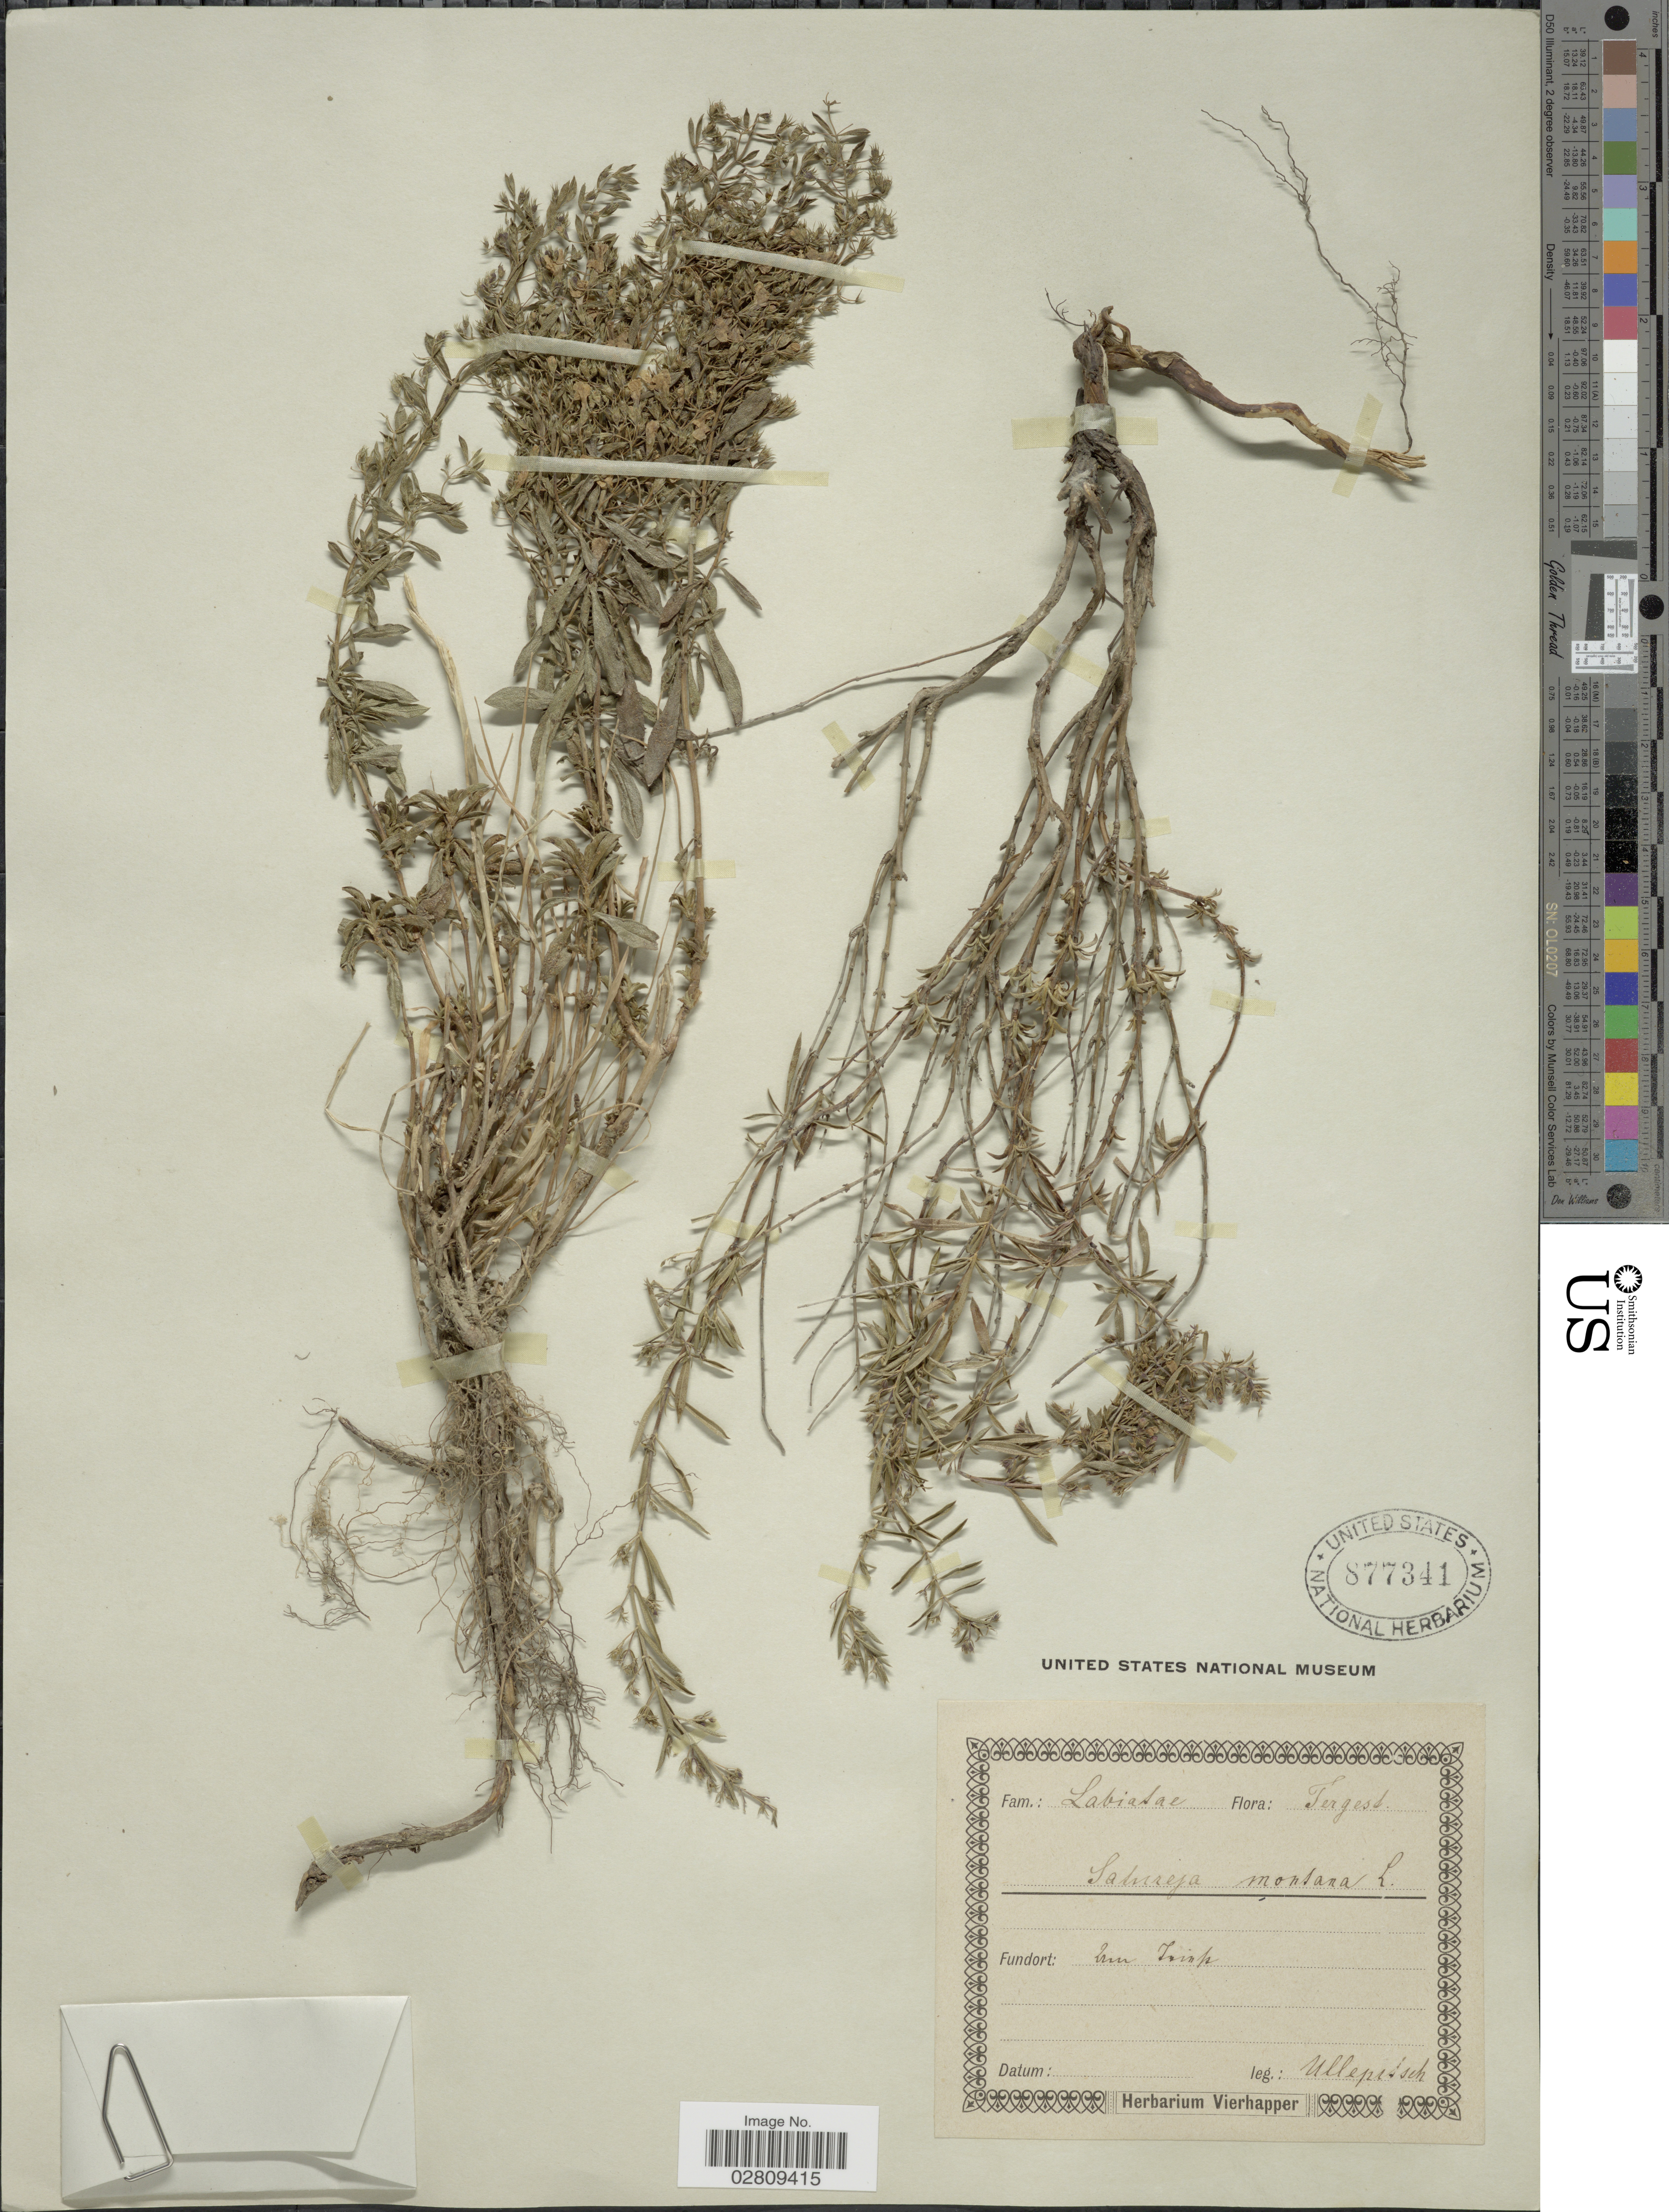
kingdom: Plantae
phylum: Tracheophyta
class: Magnoliopsida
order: Lamiales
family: Lamiaceae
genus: Satureja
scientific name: Satureja montana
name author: L.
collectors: Ullepitsch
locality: Fergest. Inn Trinp. [interpreted]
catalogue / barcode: US 877341